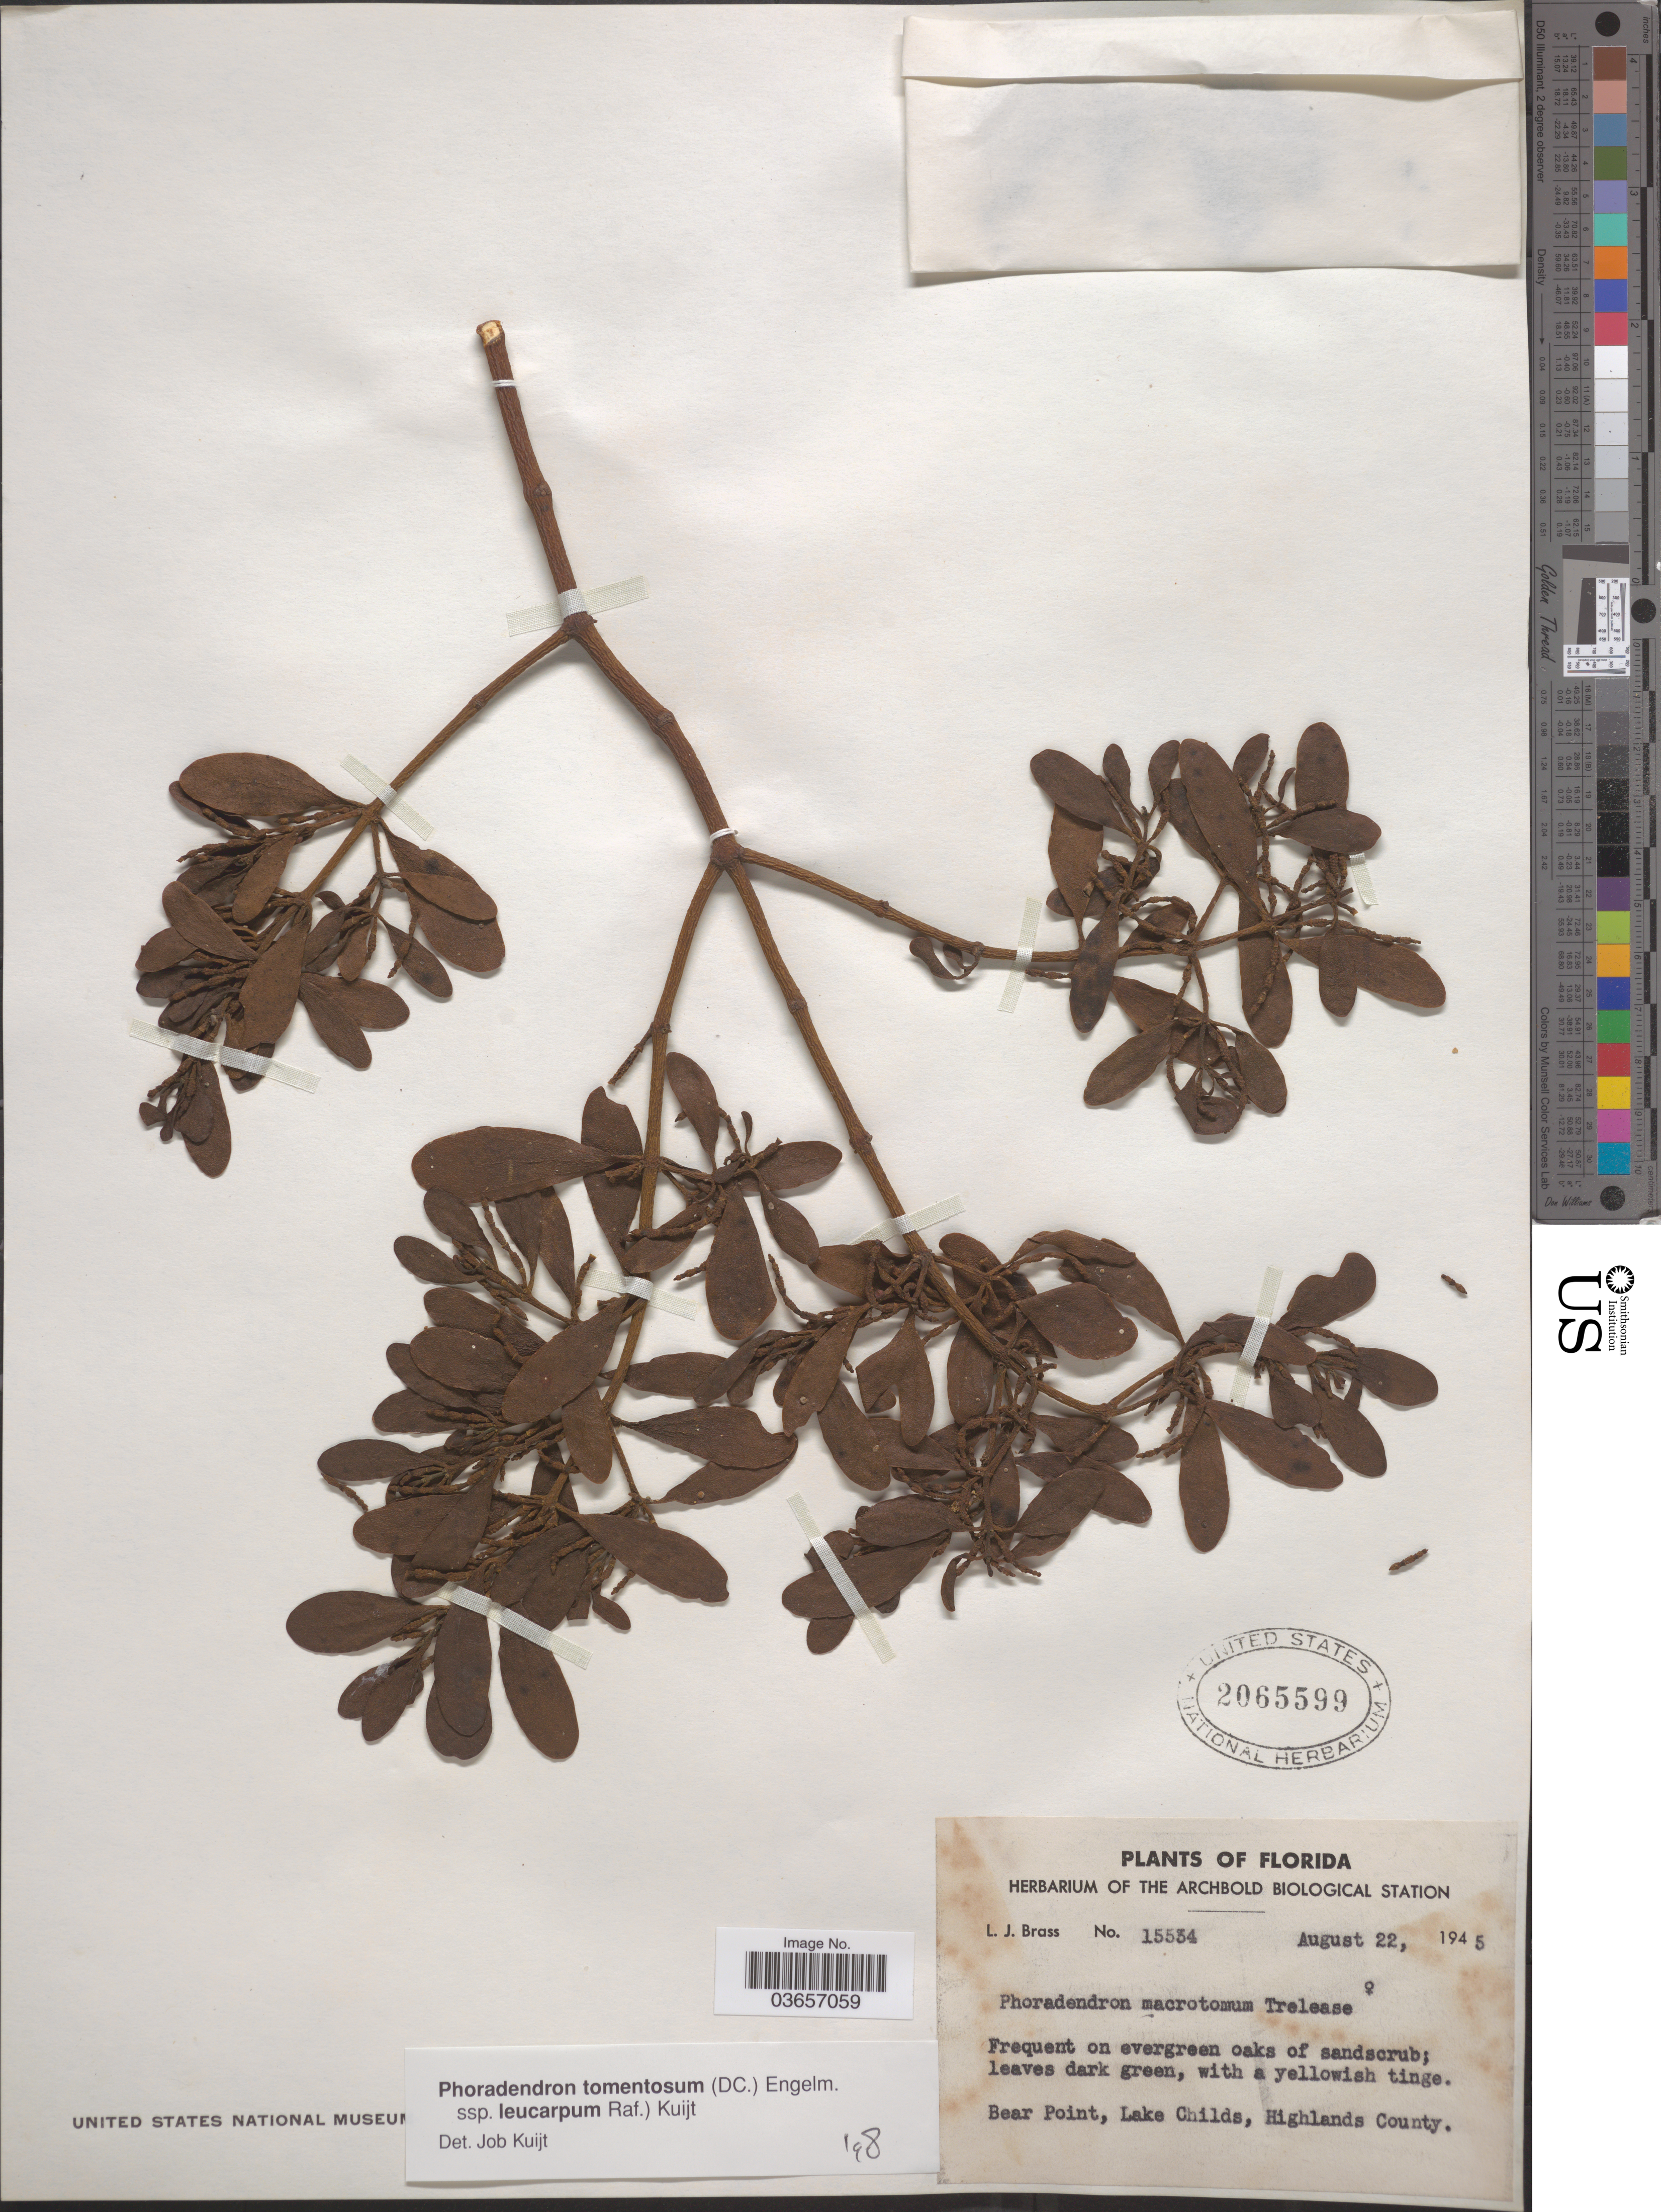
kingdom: Plantae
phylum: Tracheophyta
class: Magnoliopsida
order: Santalales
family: Viscaceae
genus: Phoradendron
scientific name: Phoradendron tomentosum subsp. leucarpum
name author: DC.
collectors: L. J. Brass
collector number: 15534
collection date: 1945-08-22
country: United States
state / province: Florida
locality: Bear Point, Lake Childs, Highlands County.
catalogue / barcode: US 2065599